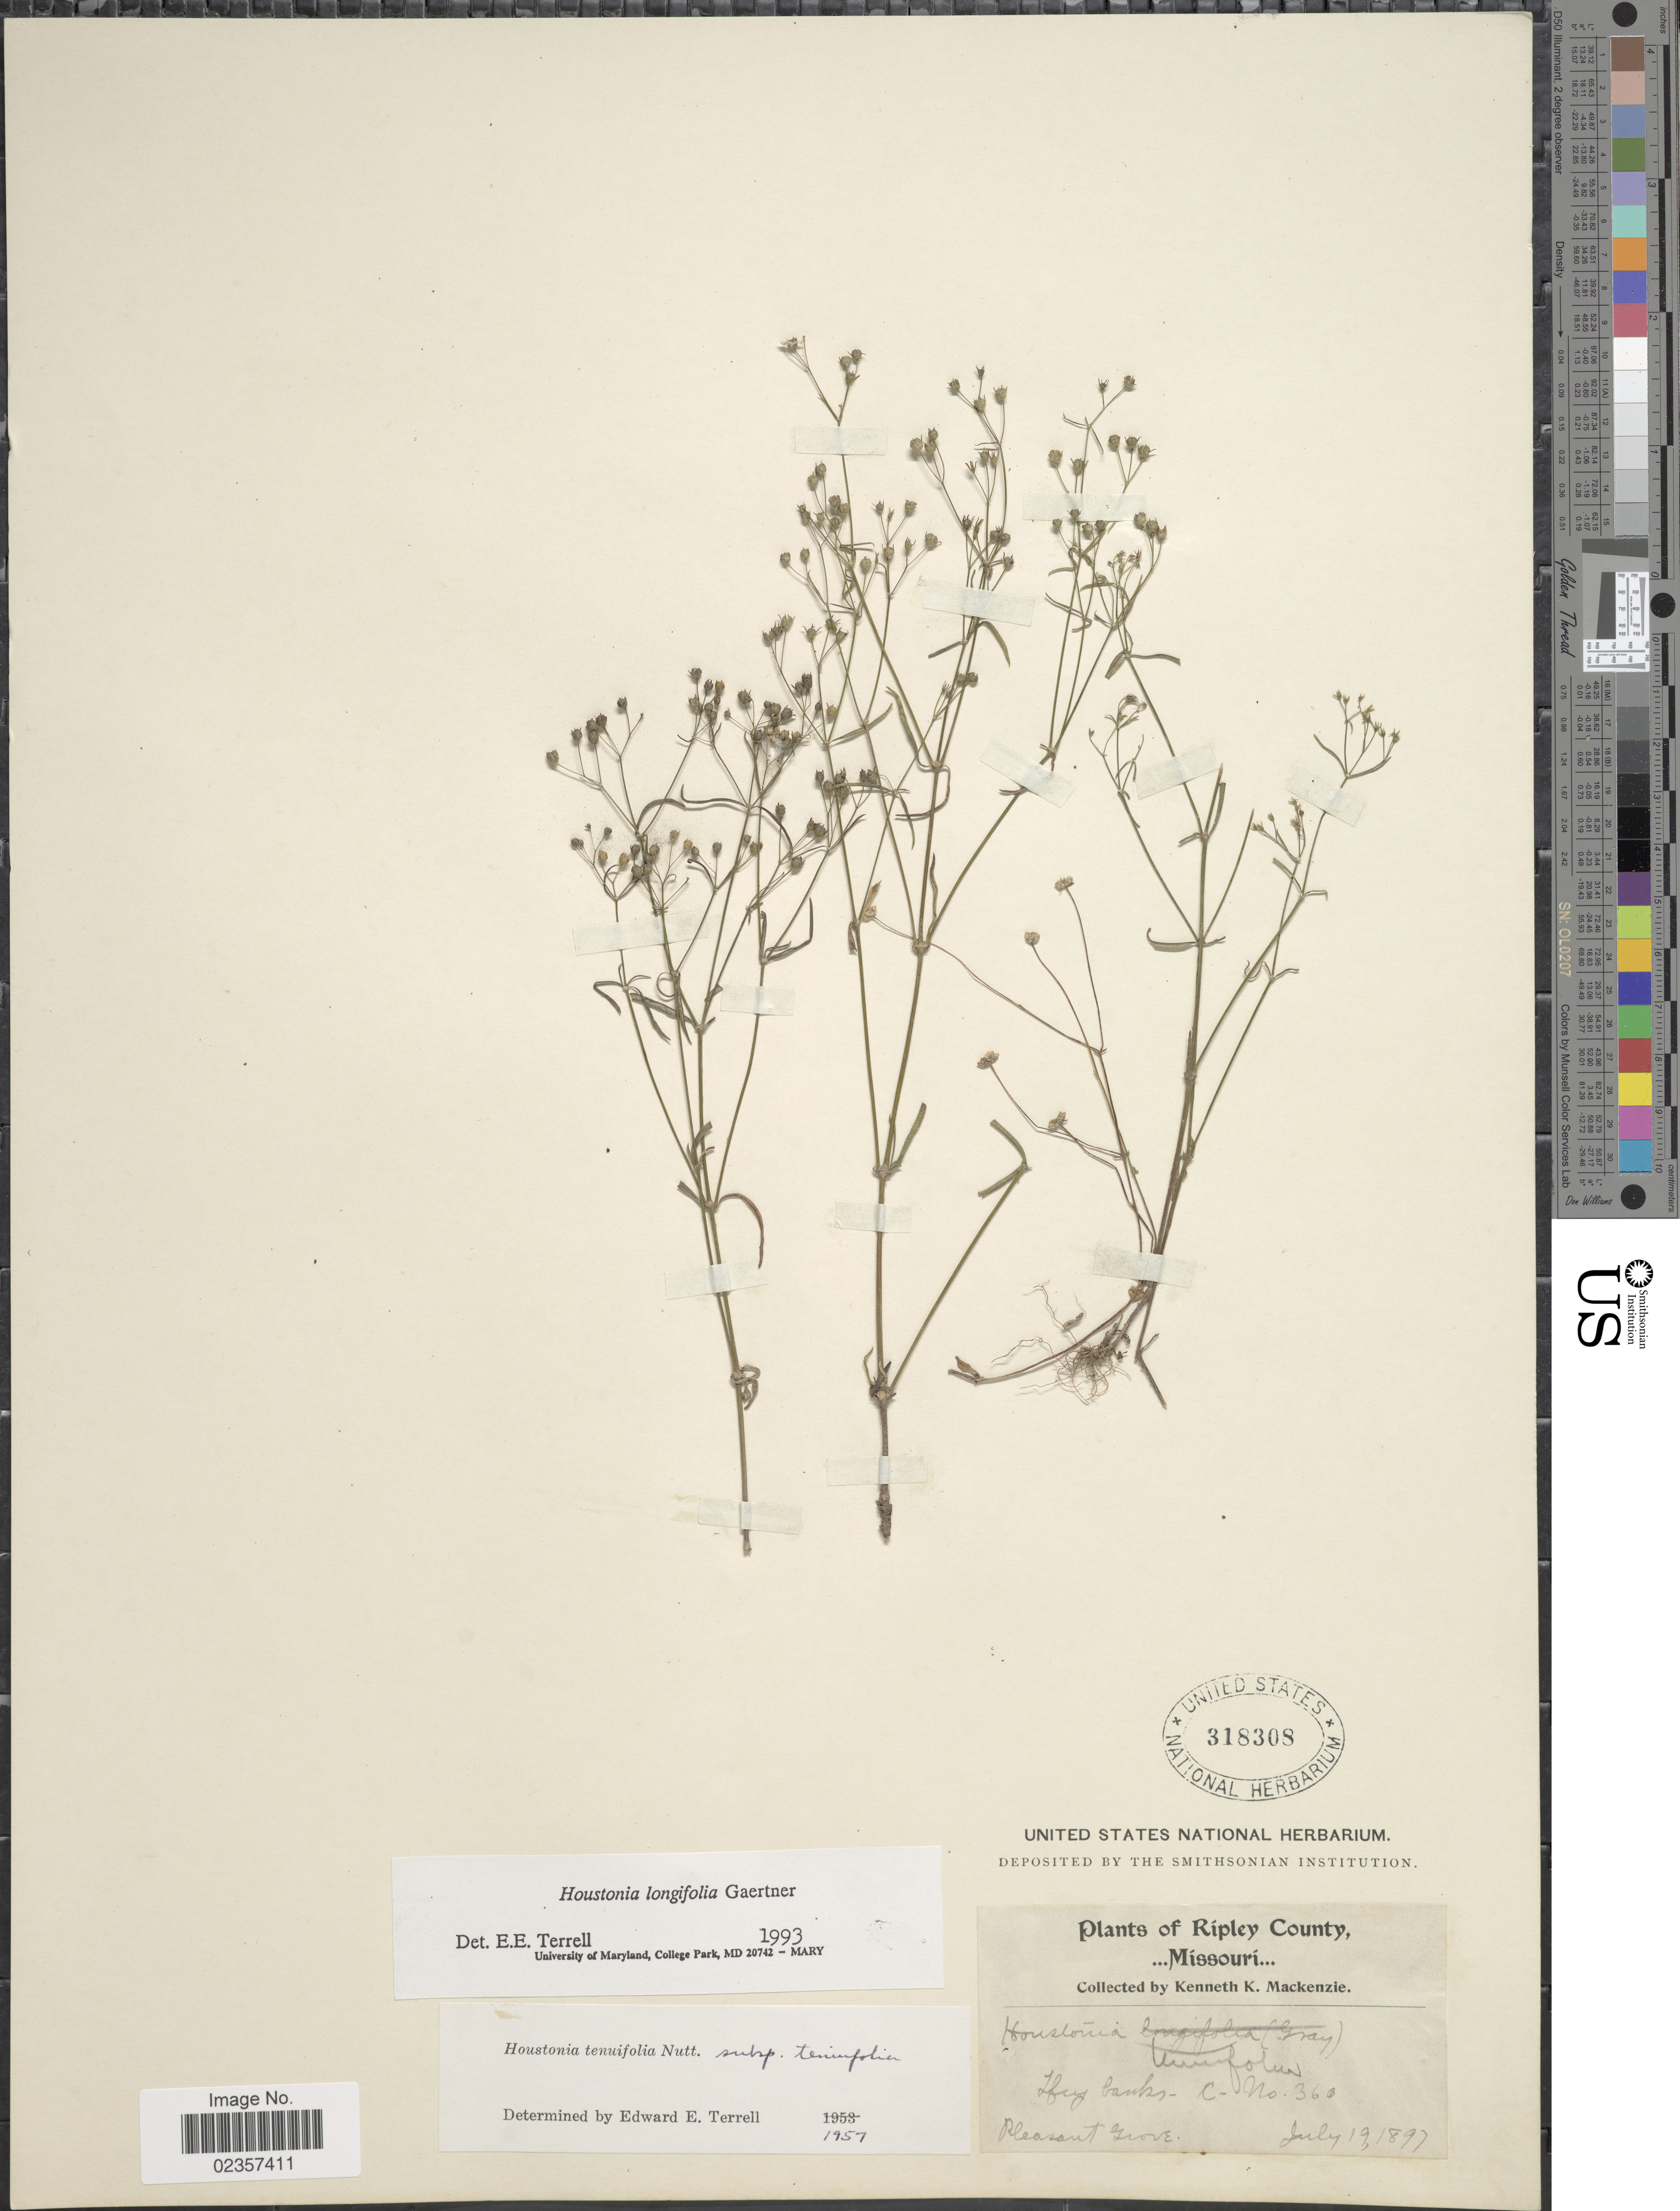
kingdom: Plantae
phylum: Tracheophyta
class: Magnoliopsida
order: Gentianales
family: Rubiaceae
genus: Houstonia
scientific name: Houstonia longifolia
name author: Gaertn.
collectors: K. K. Mackenzie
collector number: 360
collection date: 1897-07-19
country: United States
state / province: Missouri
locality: Ripley County. Pleasant Grove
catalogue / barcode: US 318308